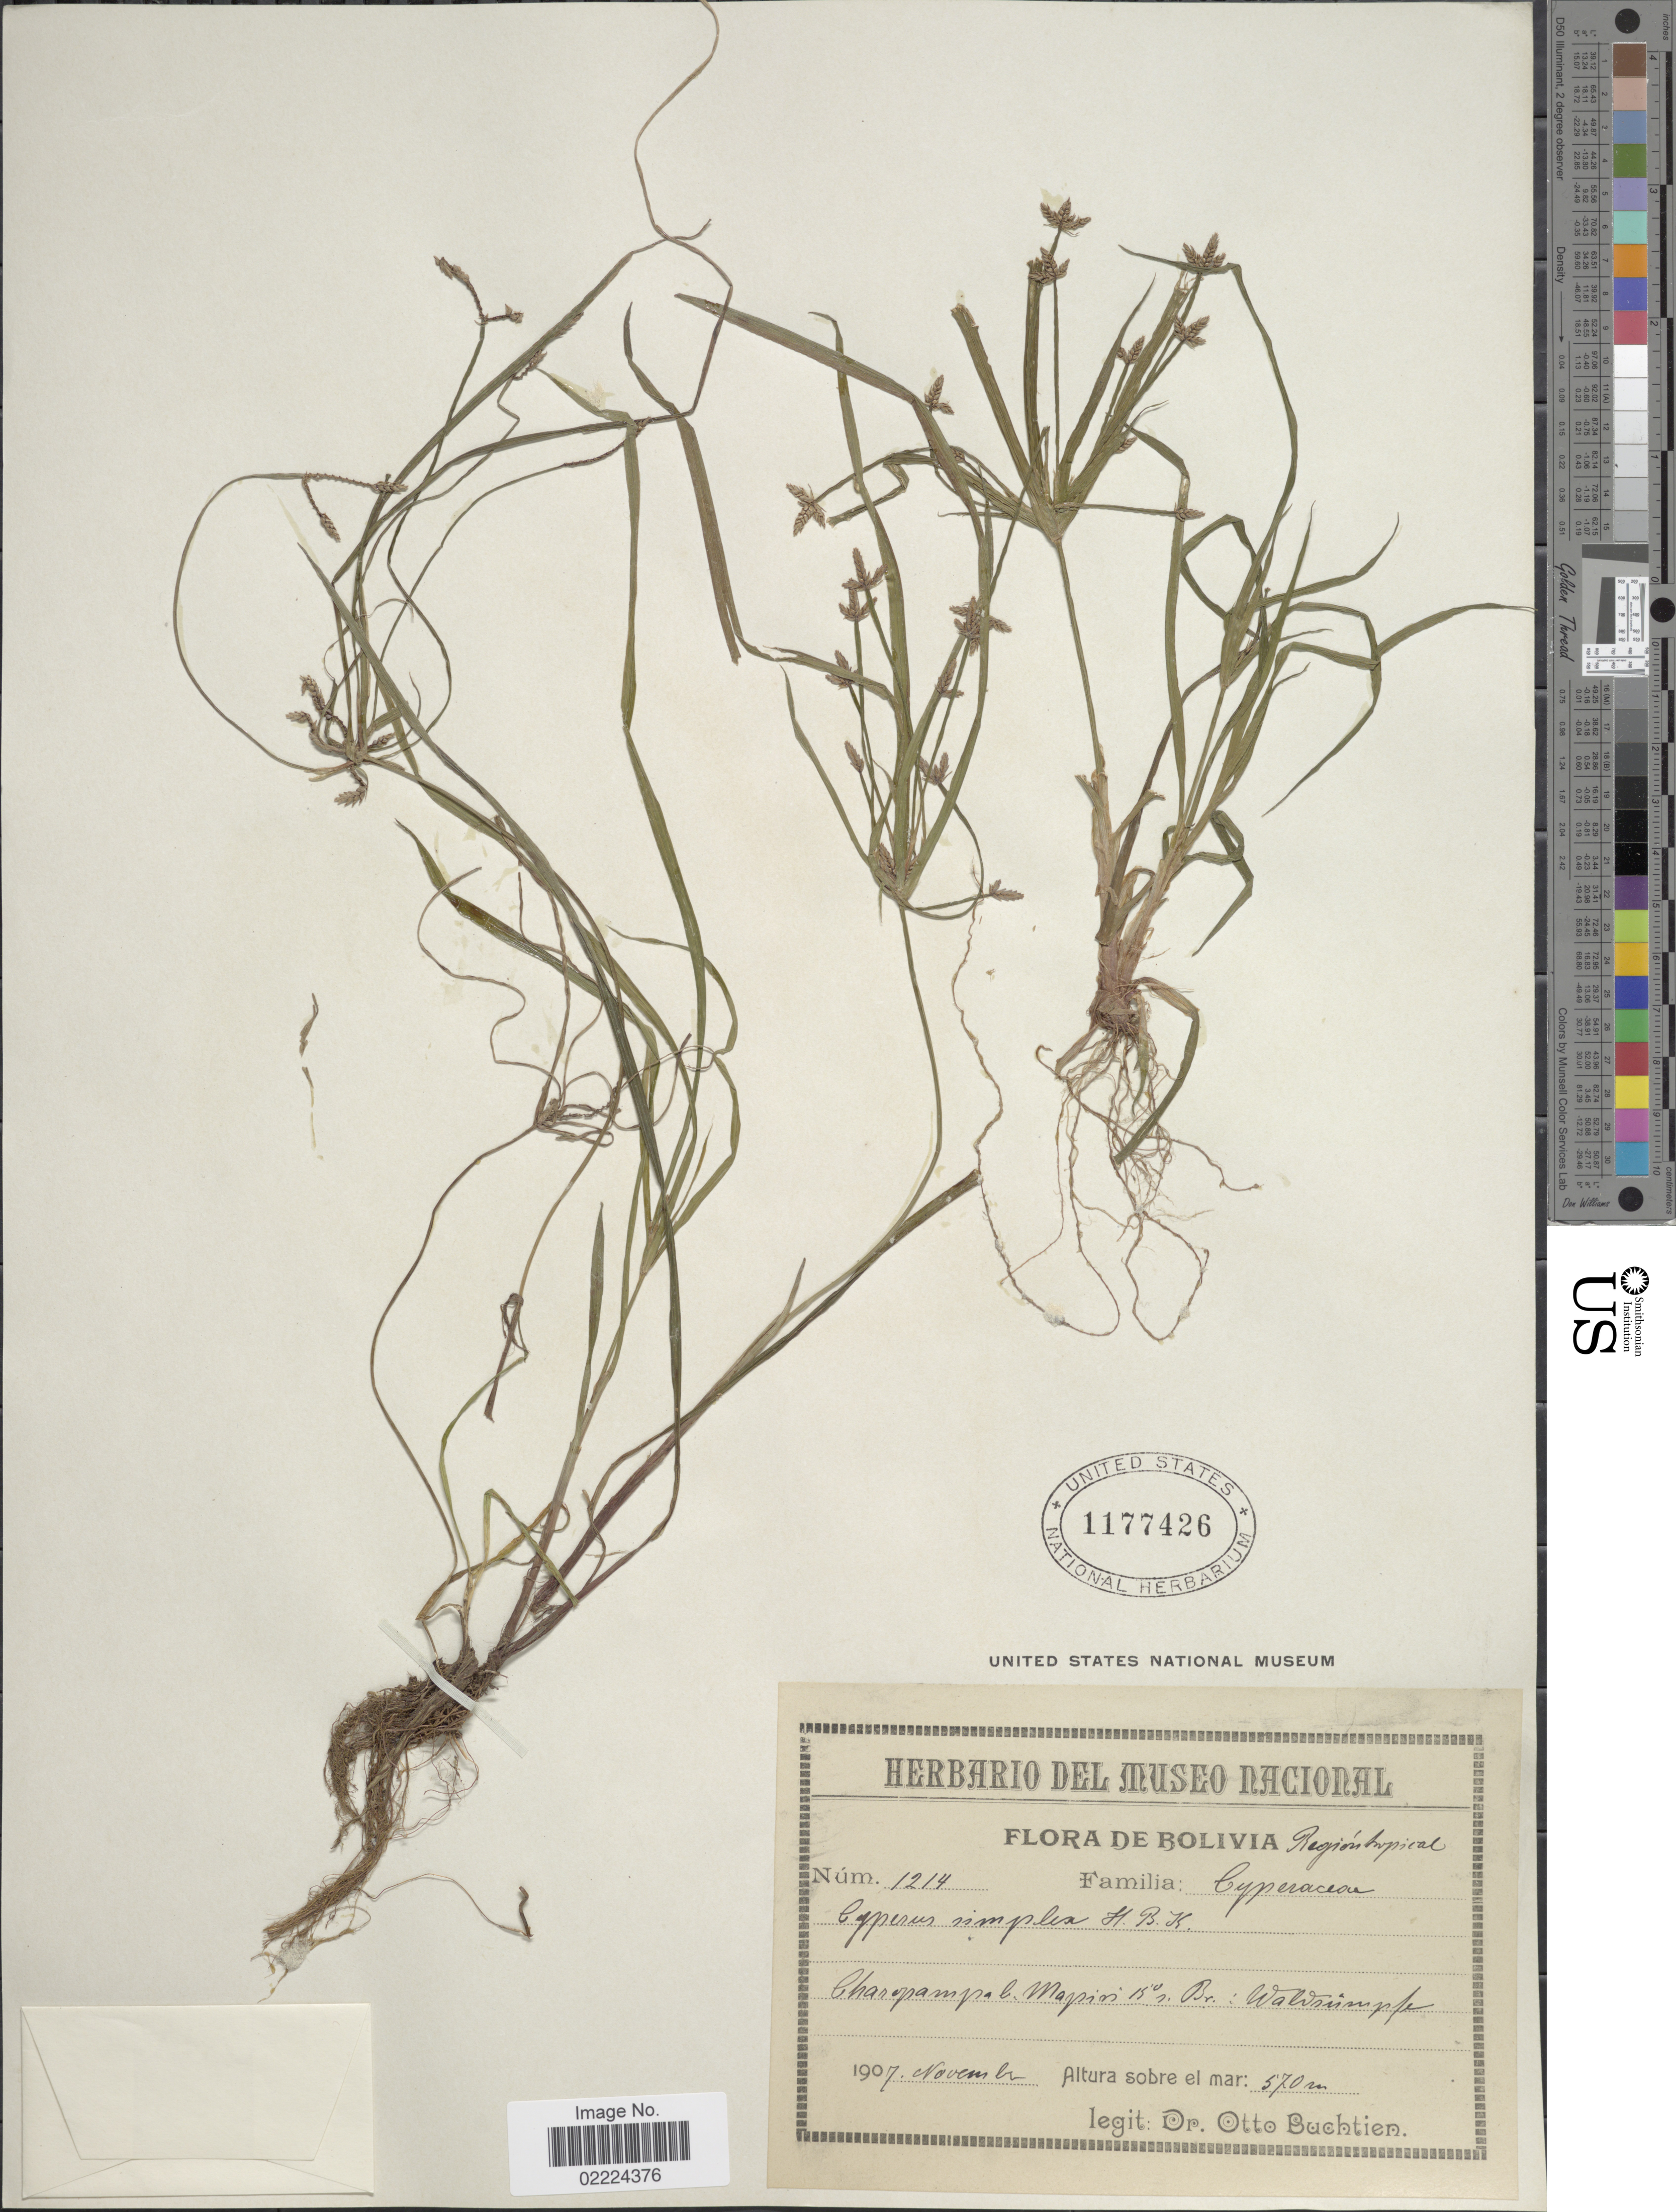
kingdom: Plantae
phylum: Tracheophyta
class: Liliopsida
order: Poales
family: Cyperaceae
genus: Cyperus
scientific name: Cyperus simplex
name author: Kunth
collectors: O. Buchtien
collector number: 1214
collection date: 1907-11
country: Bolivia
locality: Region Tropical, Charopampab l. Mapiri 15° s. Br.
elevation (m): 570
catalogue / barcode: US 1177426